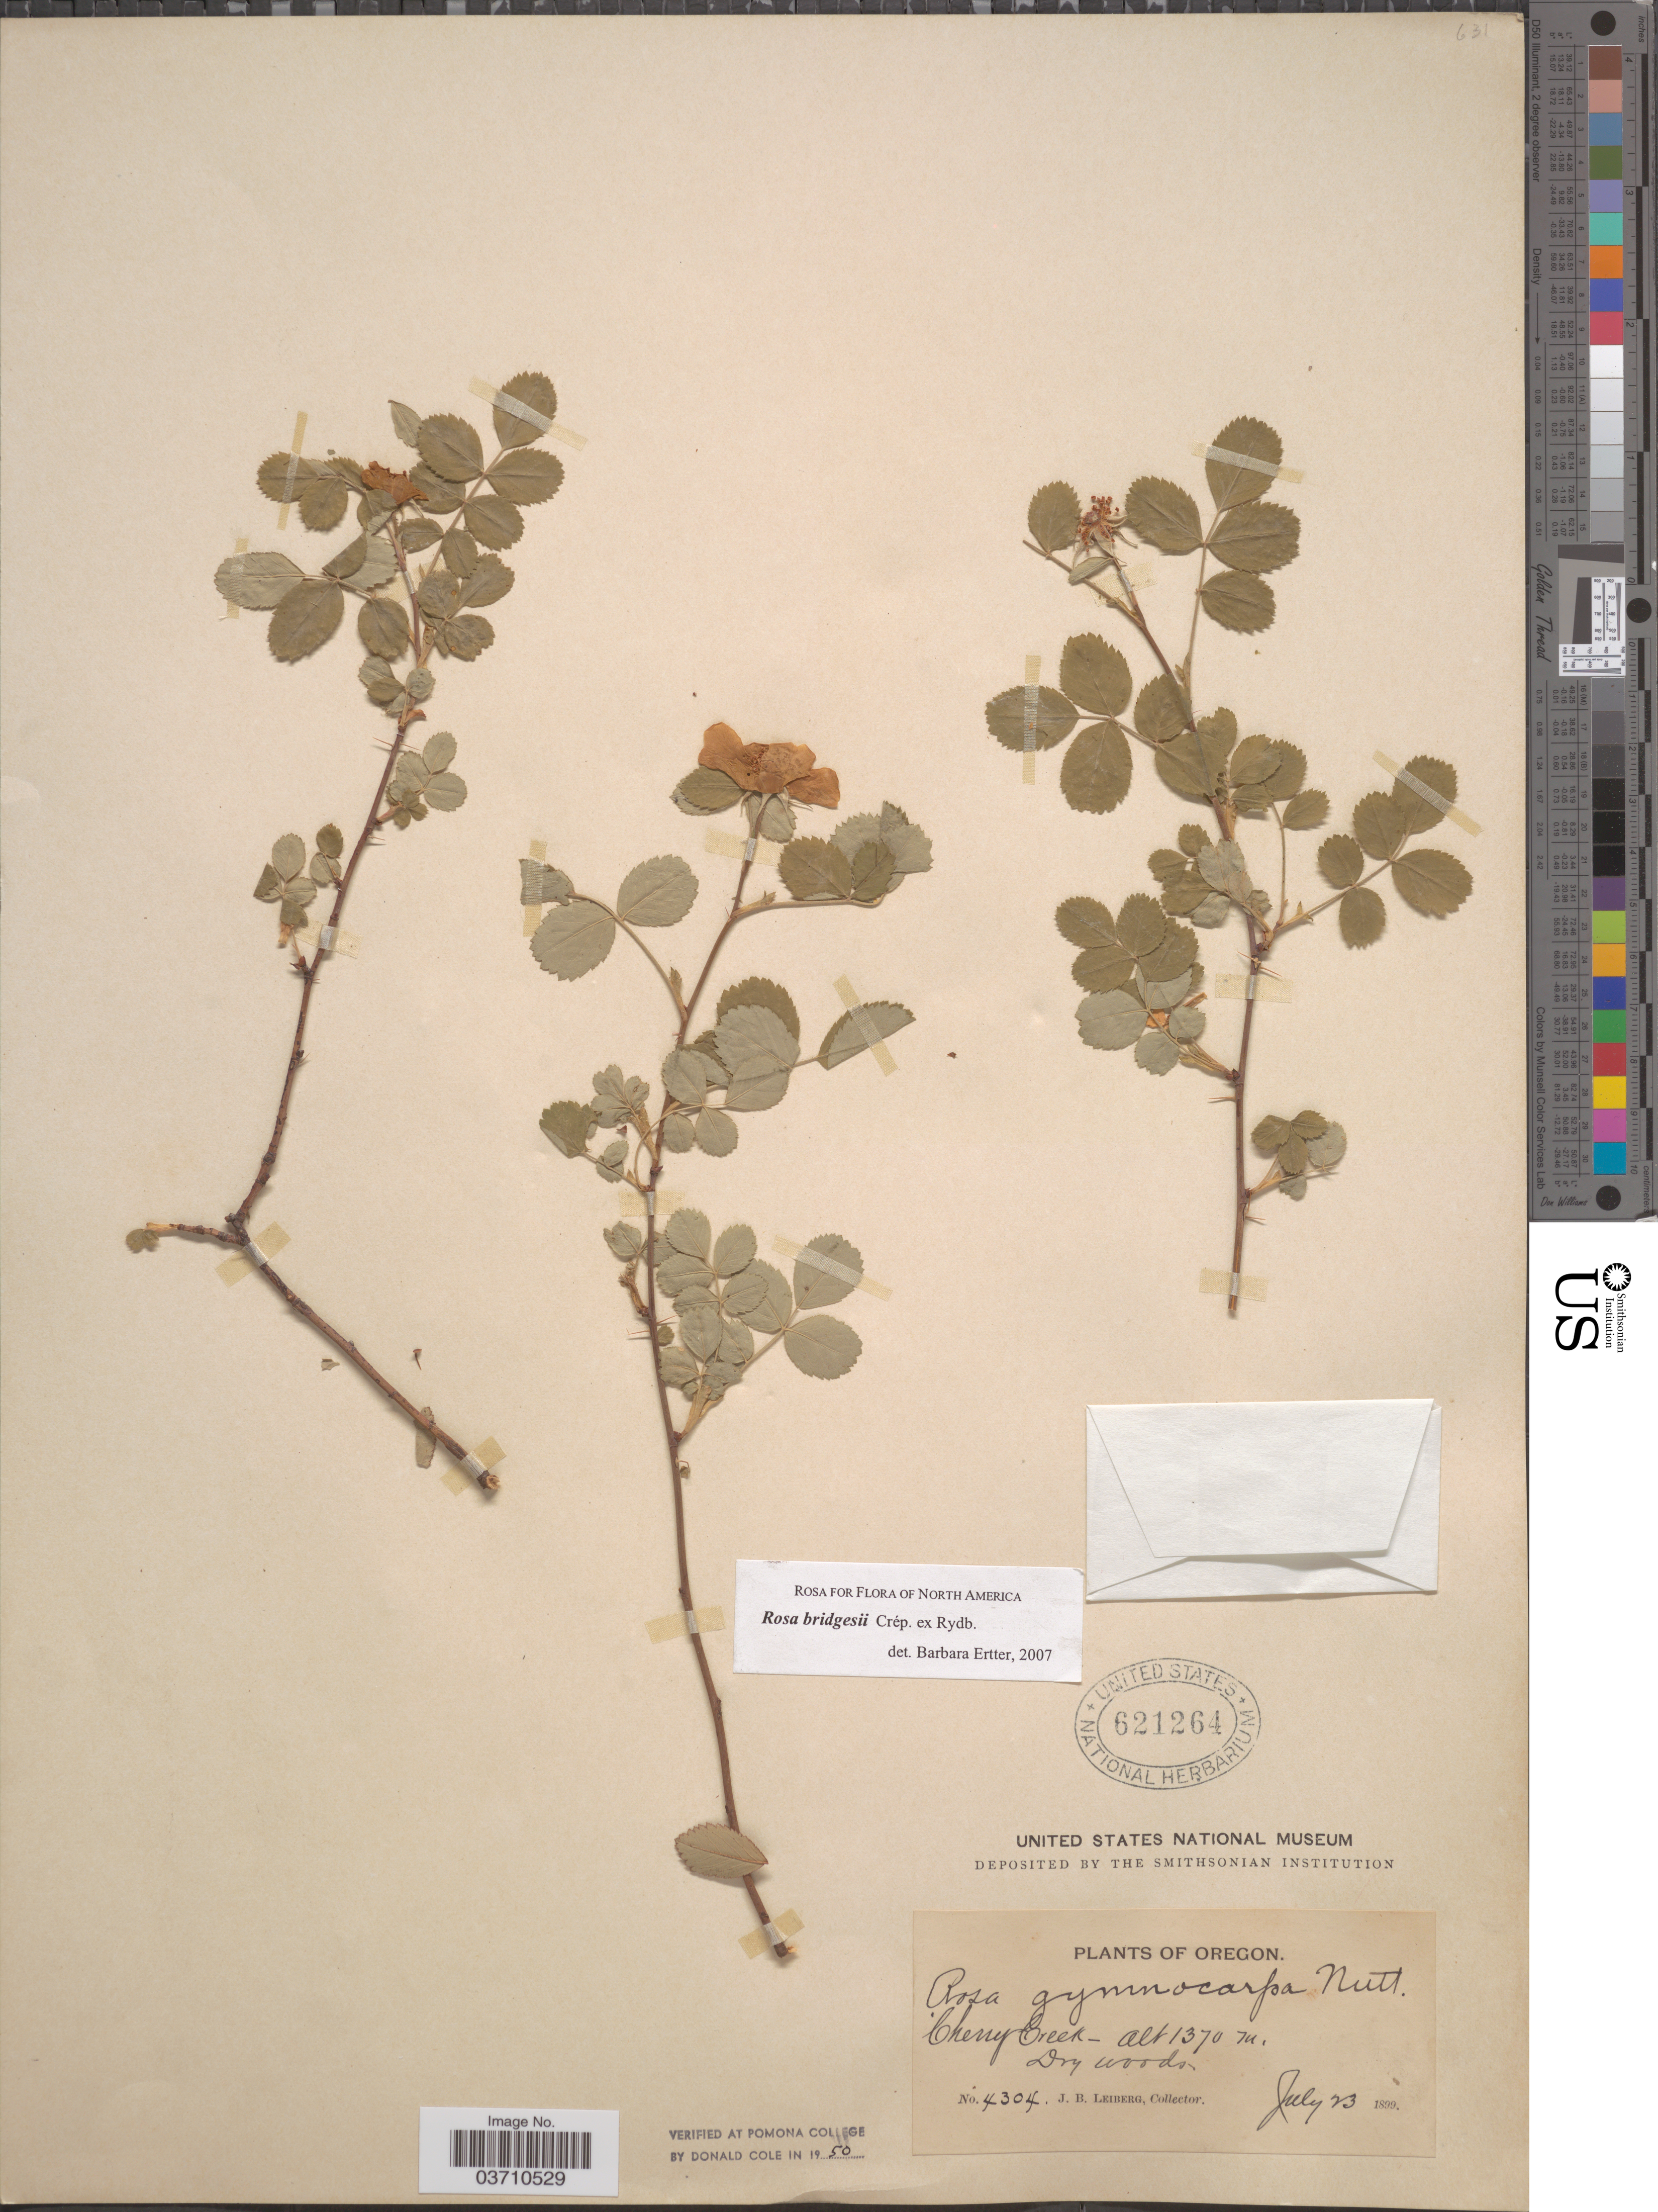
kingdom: Plantae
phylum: Tracheophyta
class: Magnoliopsida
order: Rosales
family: Rosaceae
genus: Rosa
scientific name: Rosa bridgesii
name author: Crép. ex Rydb.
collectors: J. B. Leiberg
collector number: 4304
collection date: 1899-07-23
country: United States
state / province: Oregon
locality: Cherry Creek.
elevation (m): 1370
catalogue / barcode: US 621264